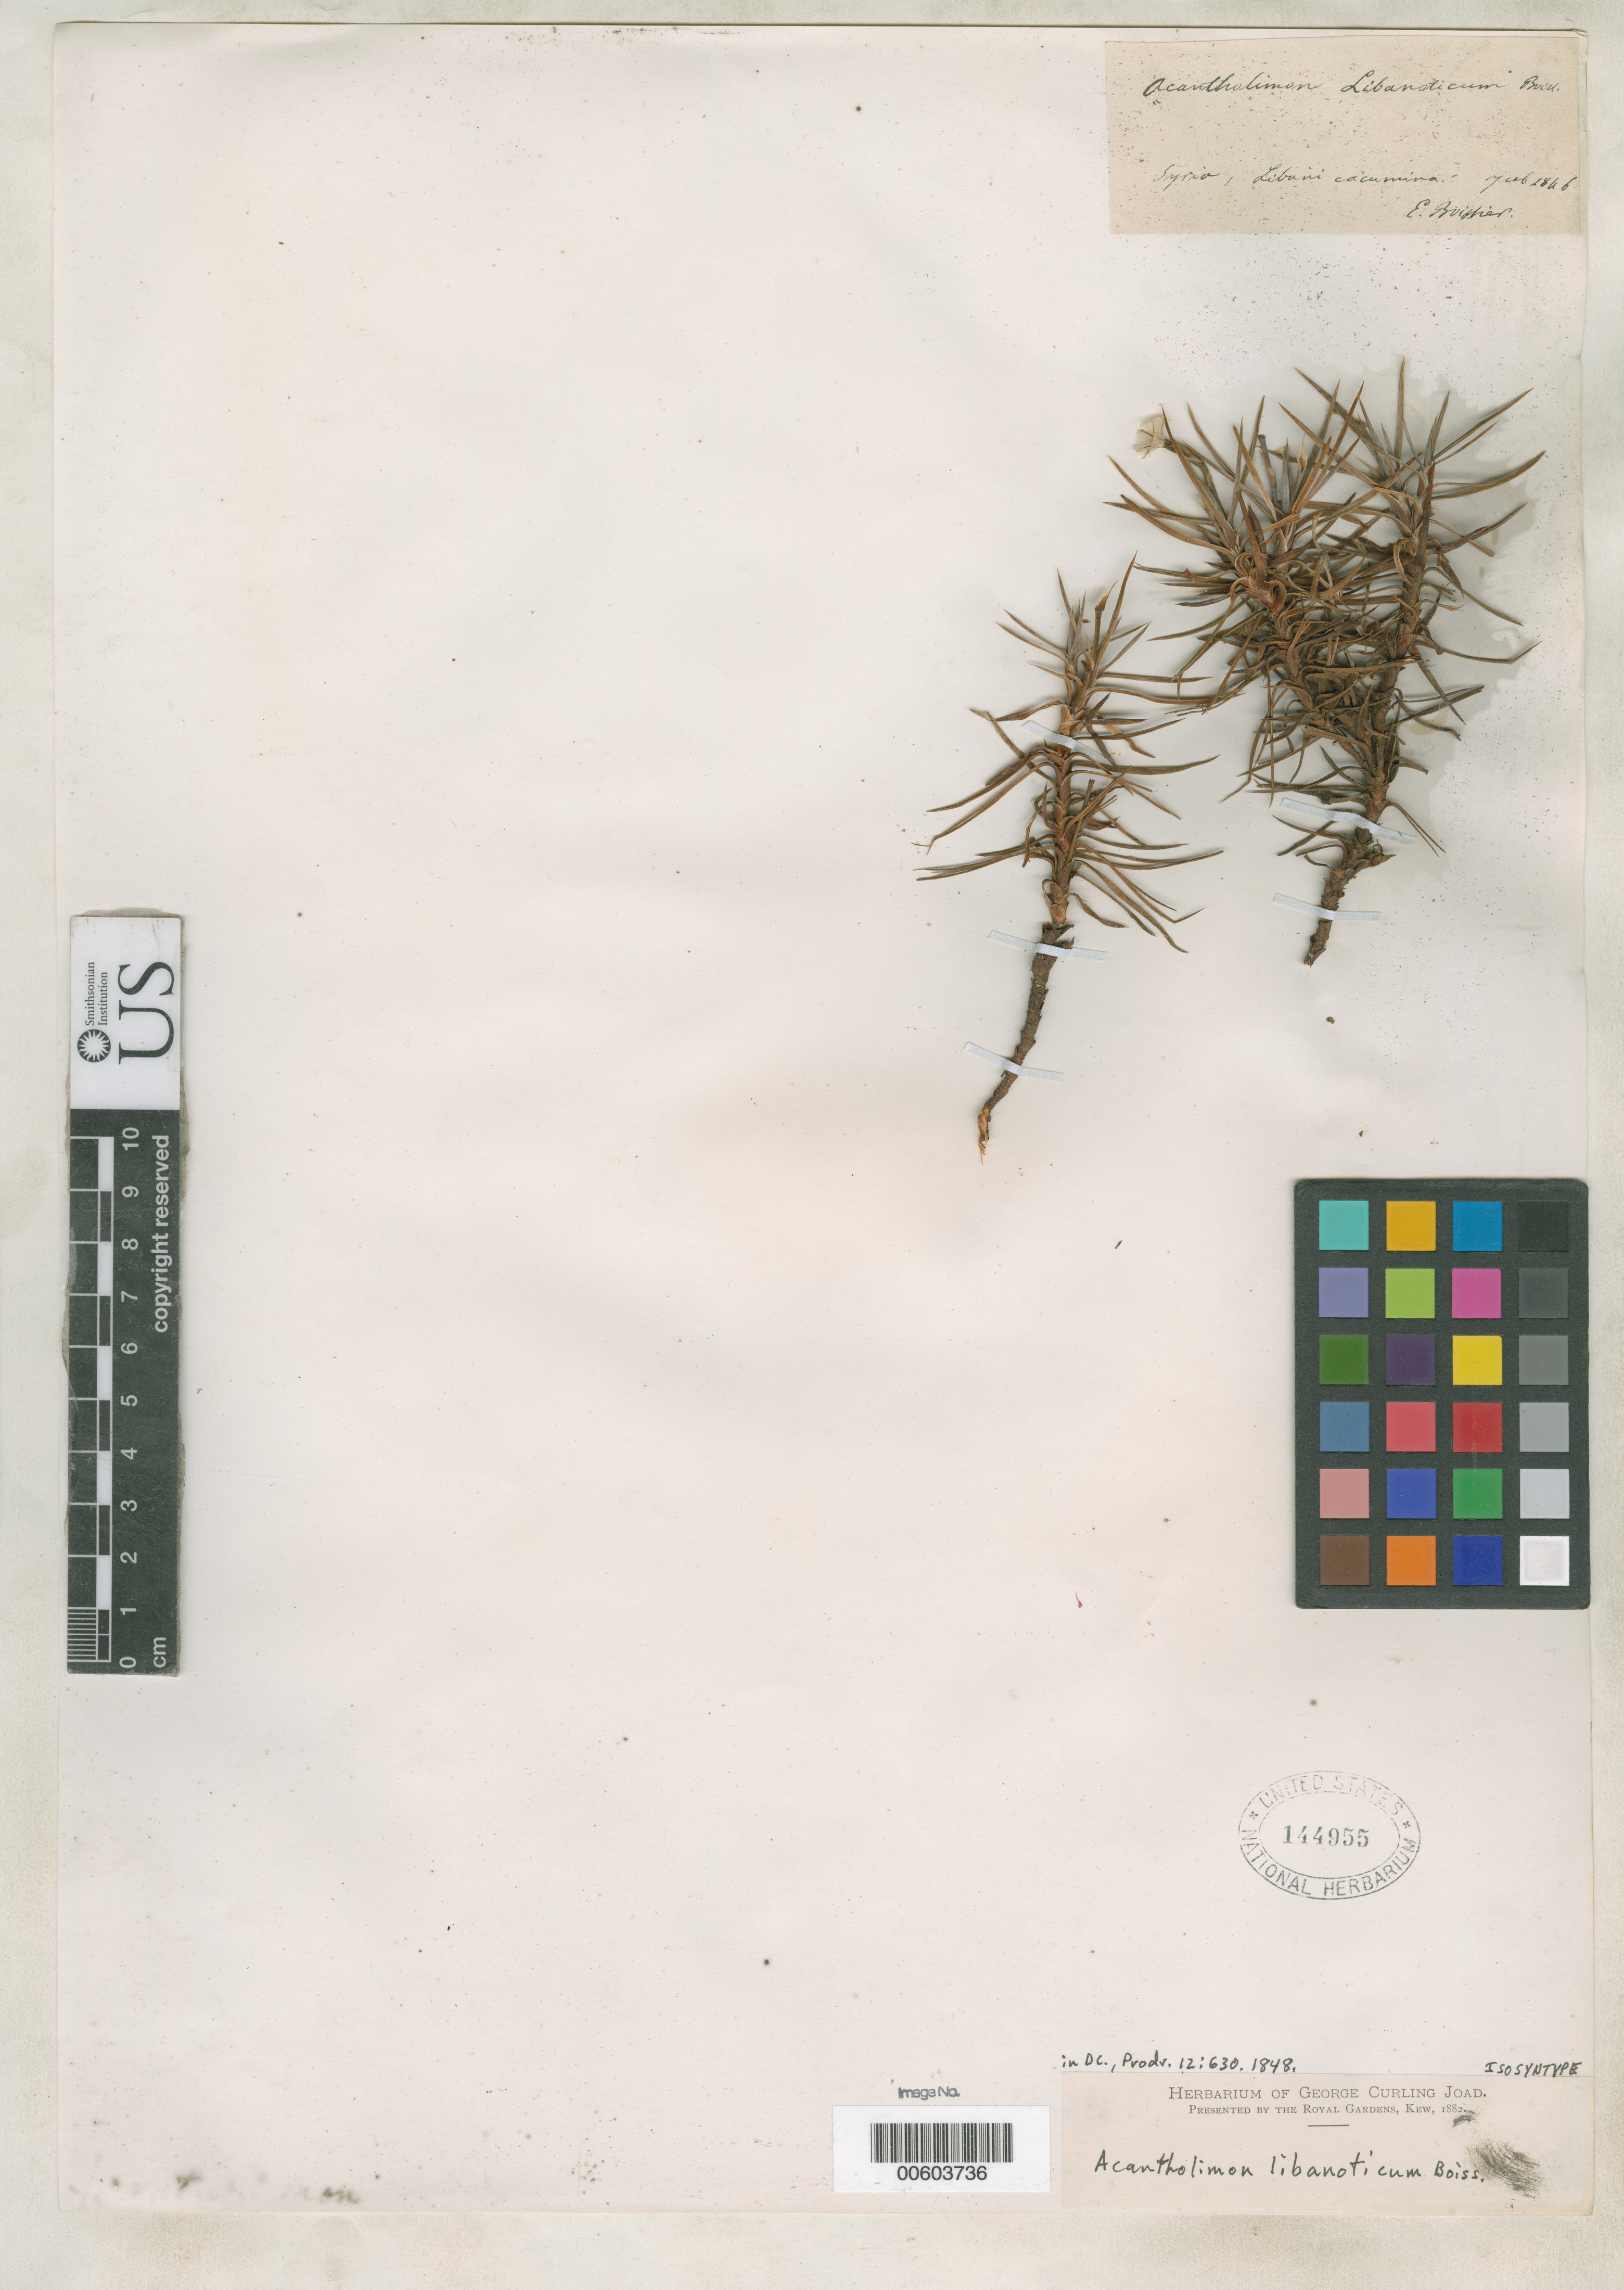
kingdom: Plantae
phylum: Tracheophyta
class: Magnoliopsida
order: Caryophyllales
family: Plumbaginaceae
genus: Acantholimon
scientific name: Acantholimon libanoticum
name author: Boiss. in DC.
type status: Isosyntype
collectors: P. Boissier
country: Lebanon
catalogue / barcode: US 144955